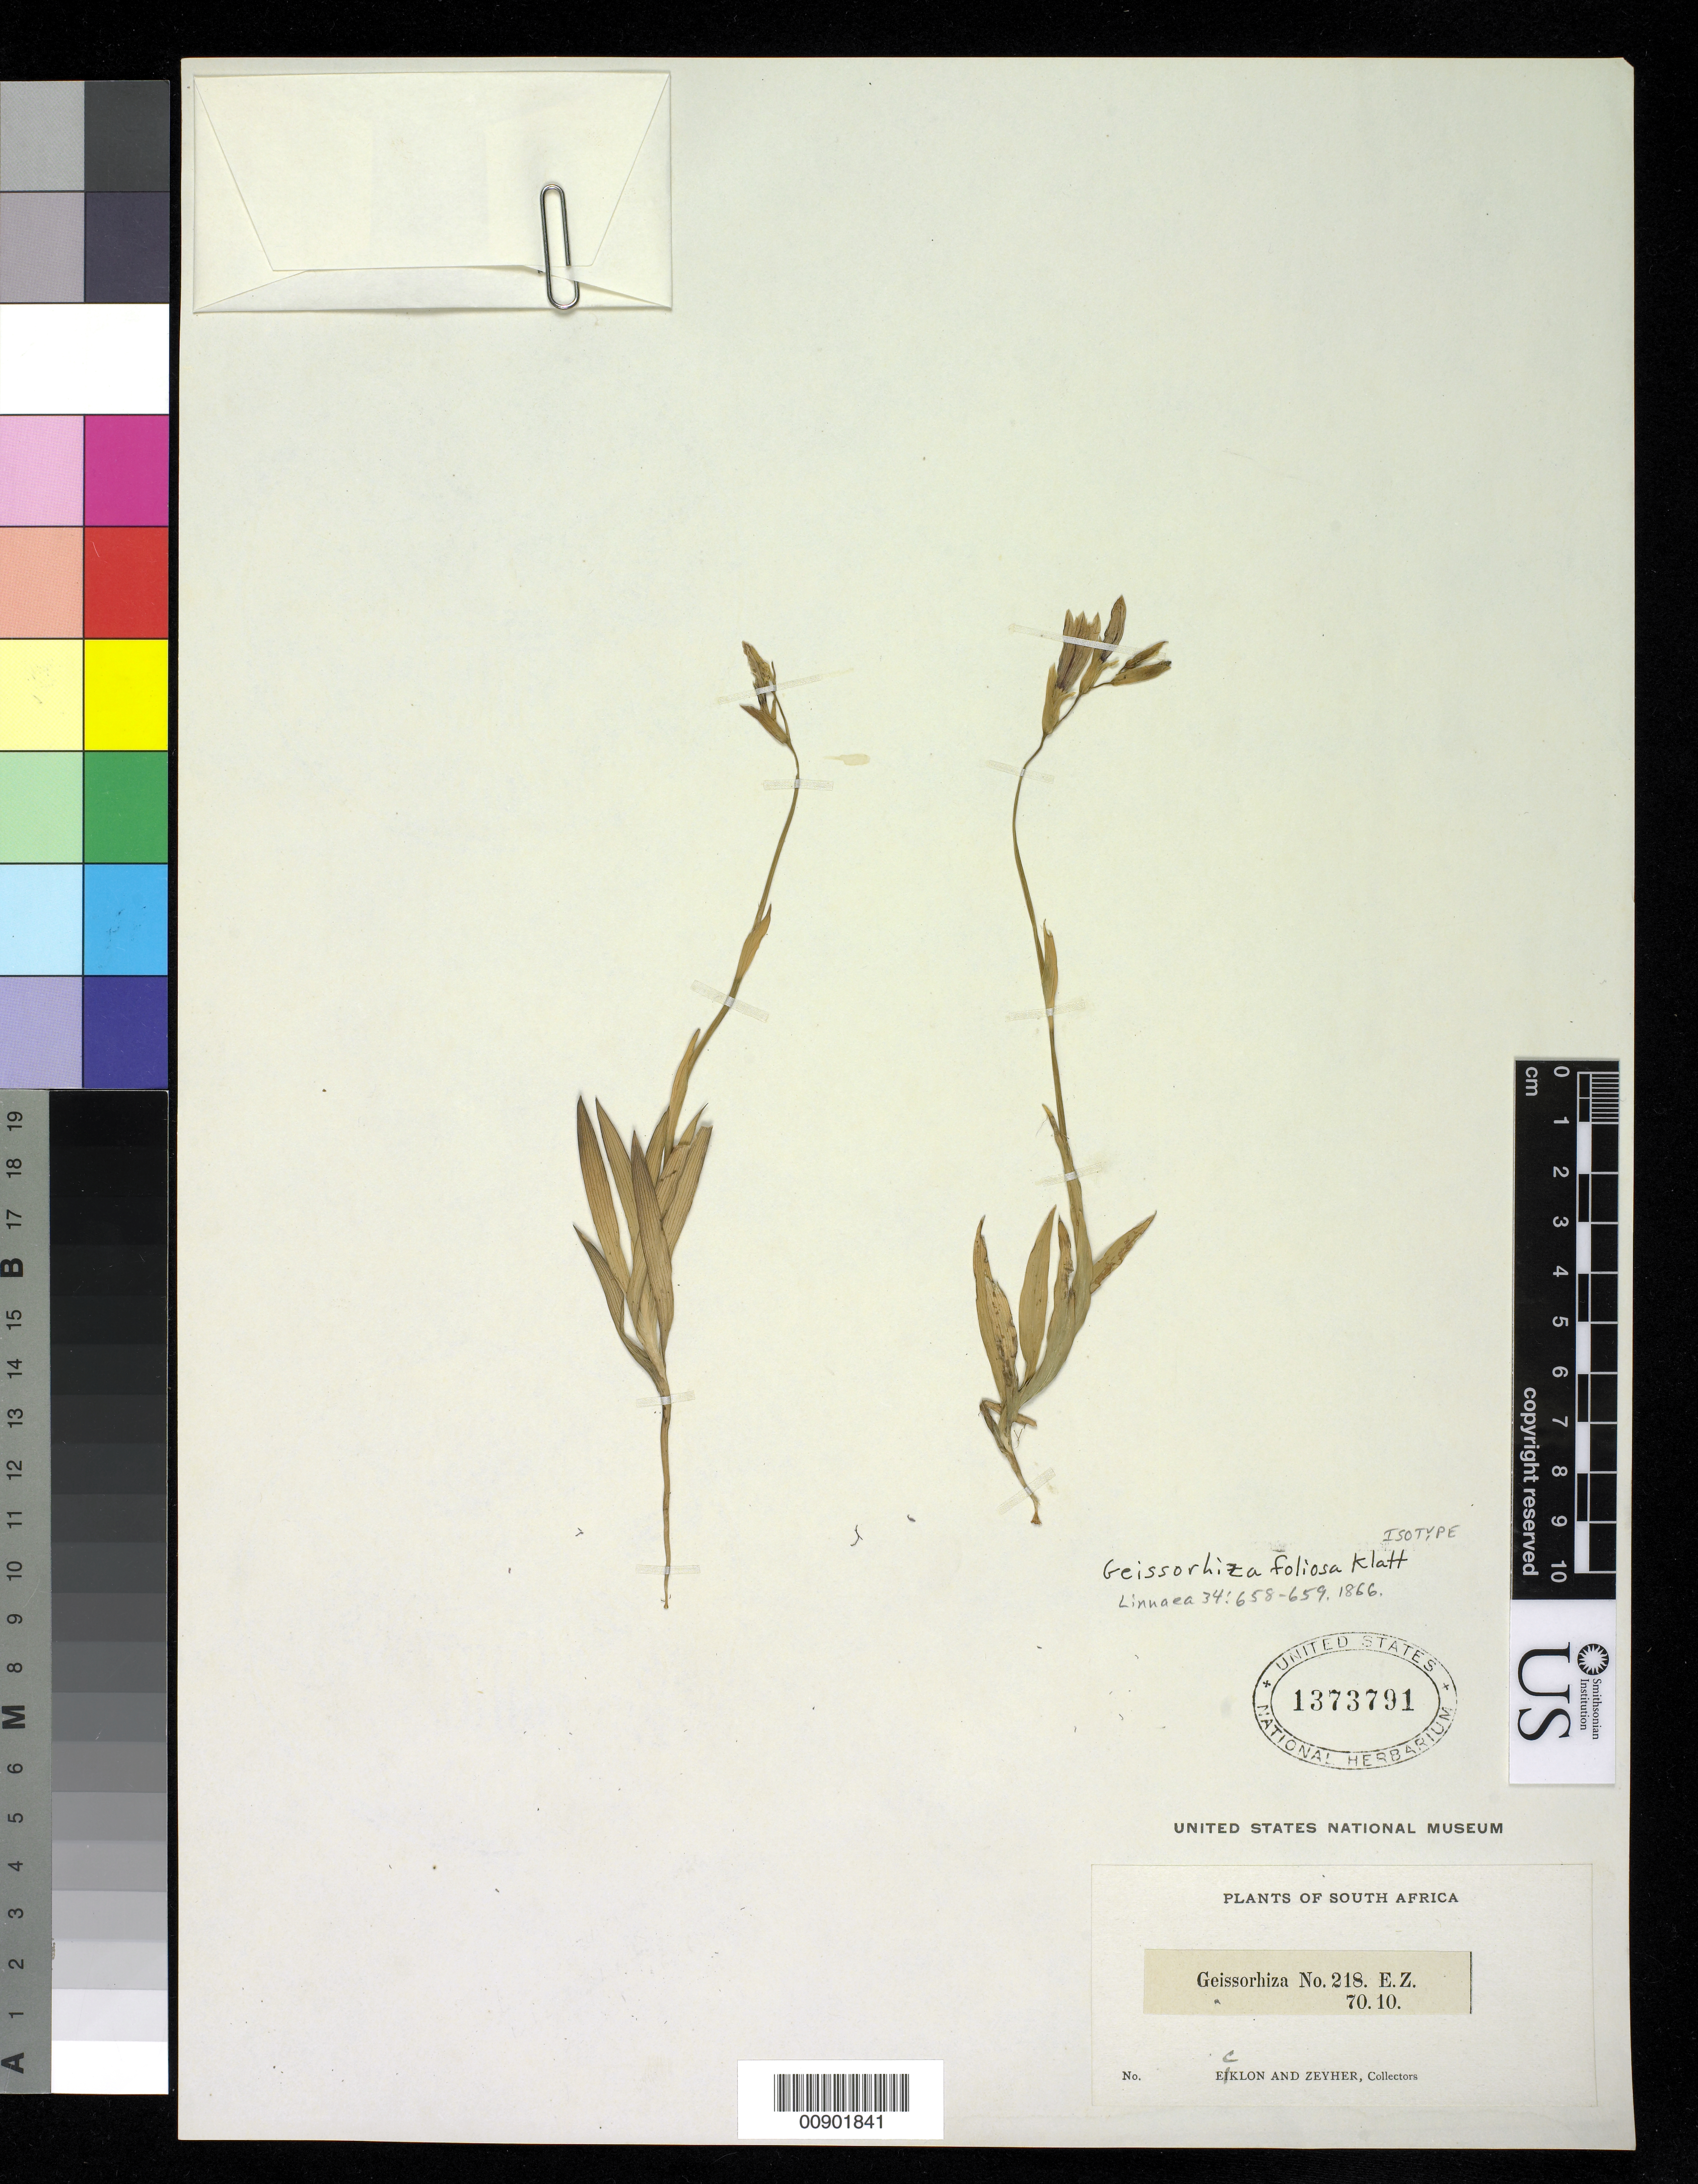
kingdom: Plantae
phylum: Tracheophyta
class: Liliopsida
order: Asparagales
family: Iridaceae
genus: Geissorhiza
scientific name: Geissorhiza foliosa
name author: Klatt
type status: Isotype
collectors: C. F. Ecklon & C. Zeyher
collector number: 218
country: South Africa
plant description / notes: Cited by Goldblatt, Ann. Missouri Bot. Gard. 72: 317 (1985).; "Geissorhiza No. 218. E.Z. 70.10"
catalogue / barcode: US 1373791